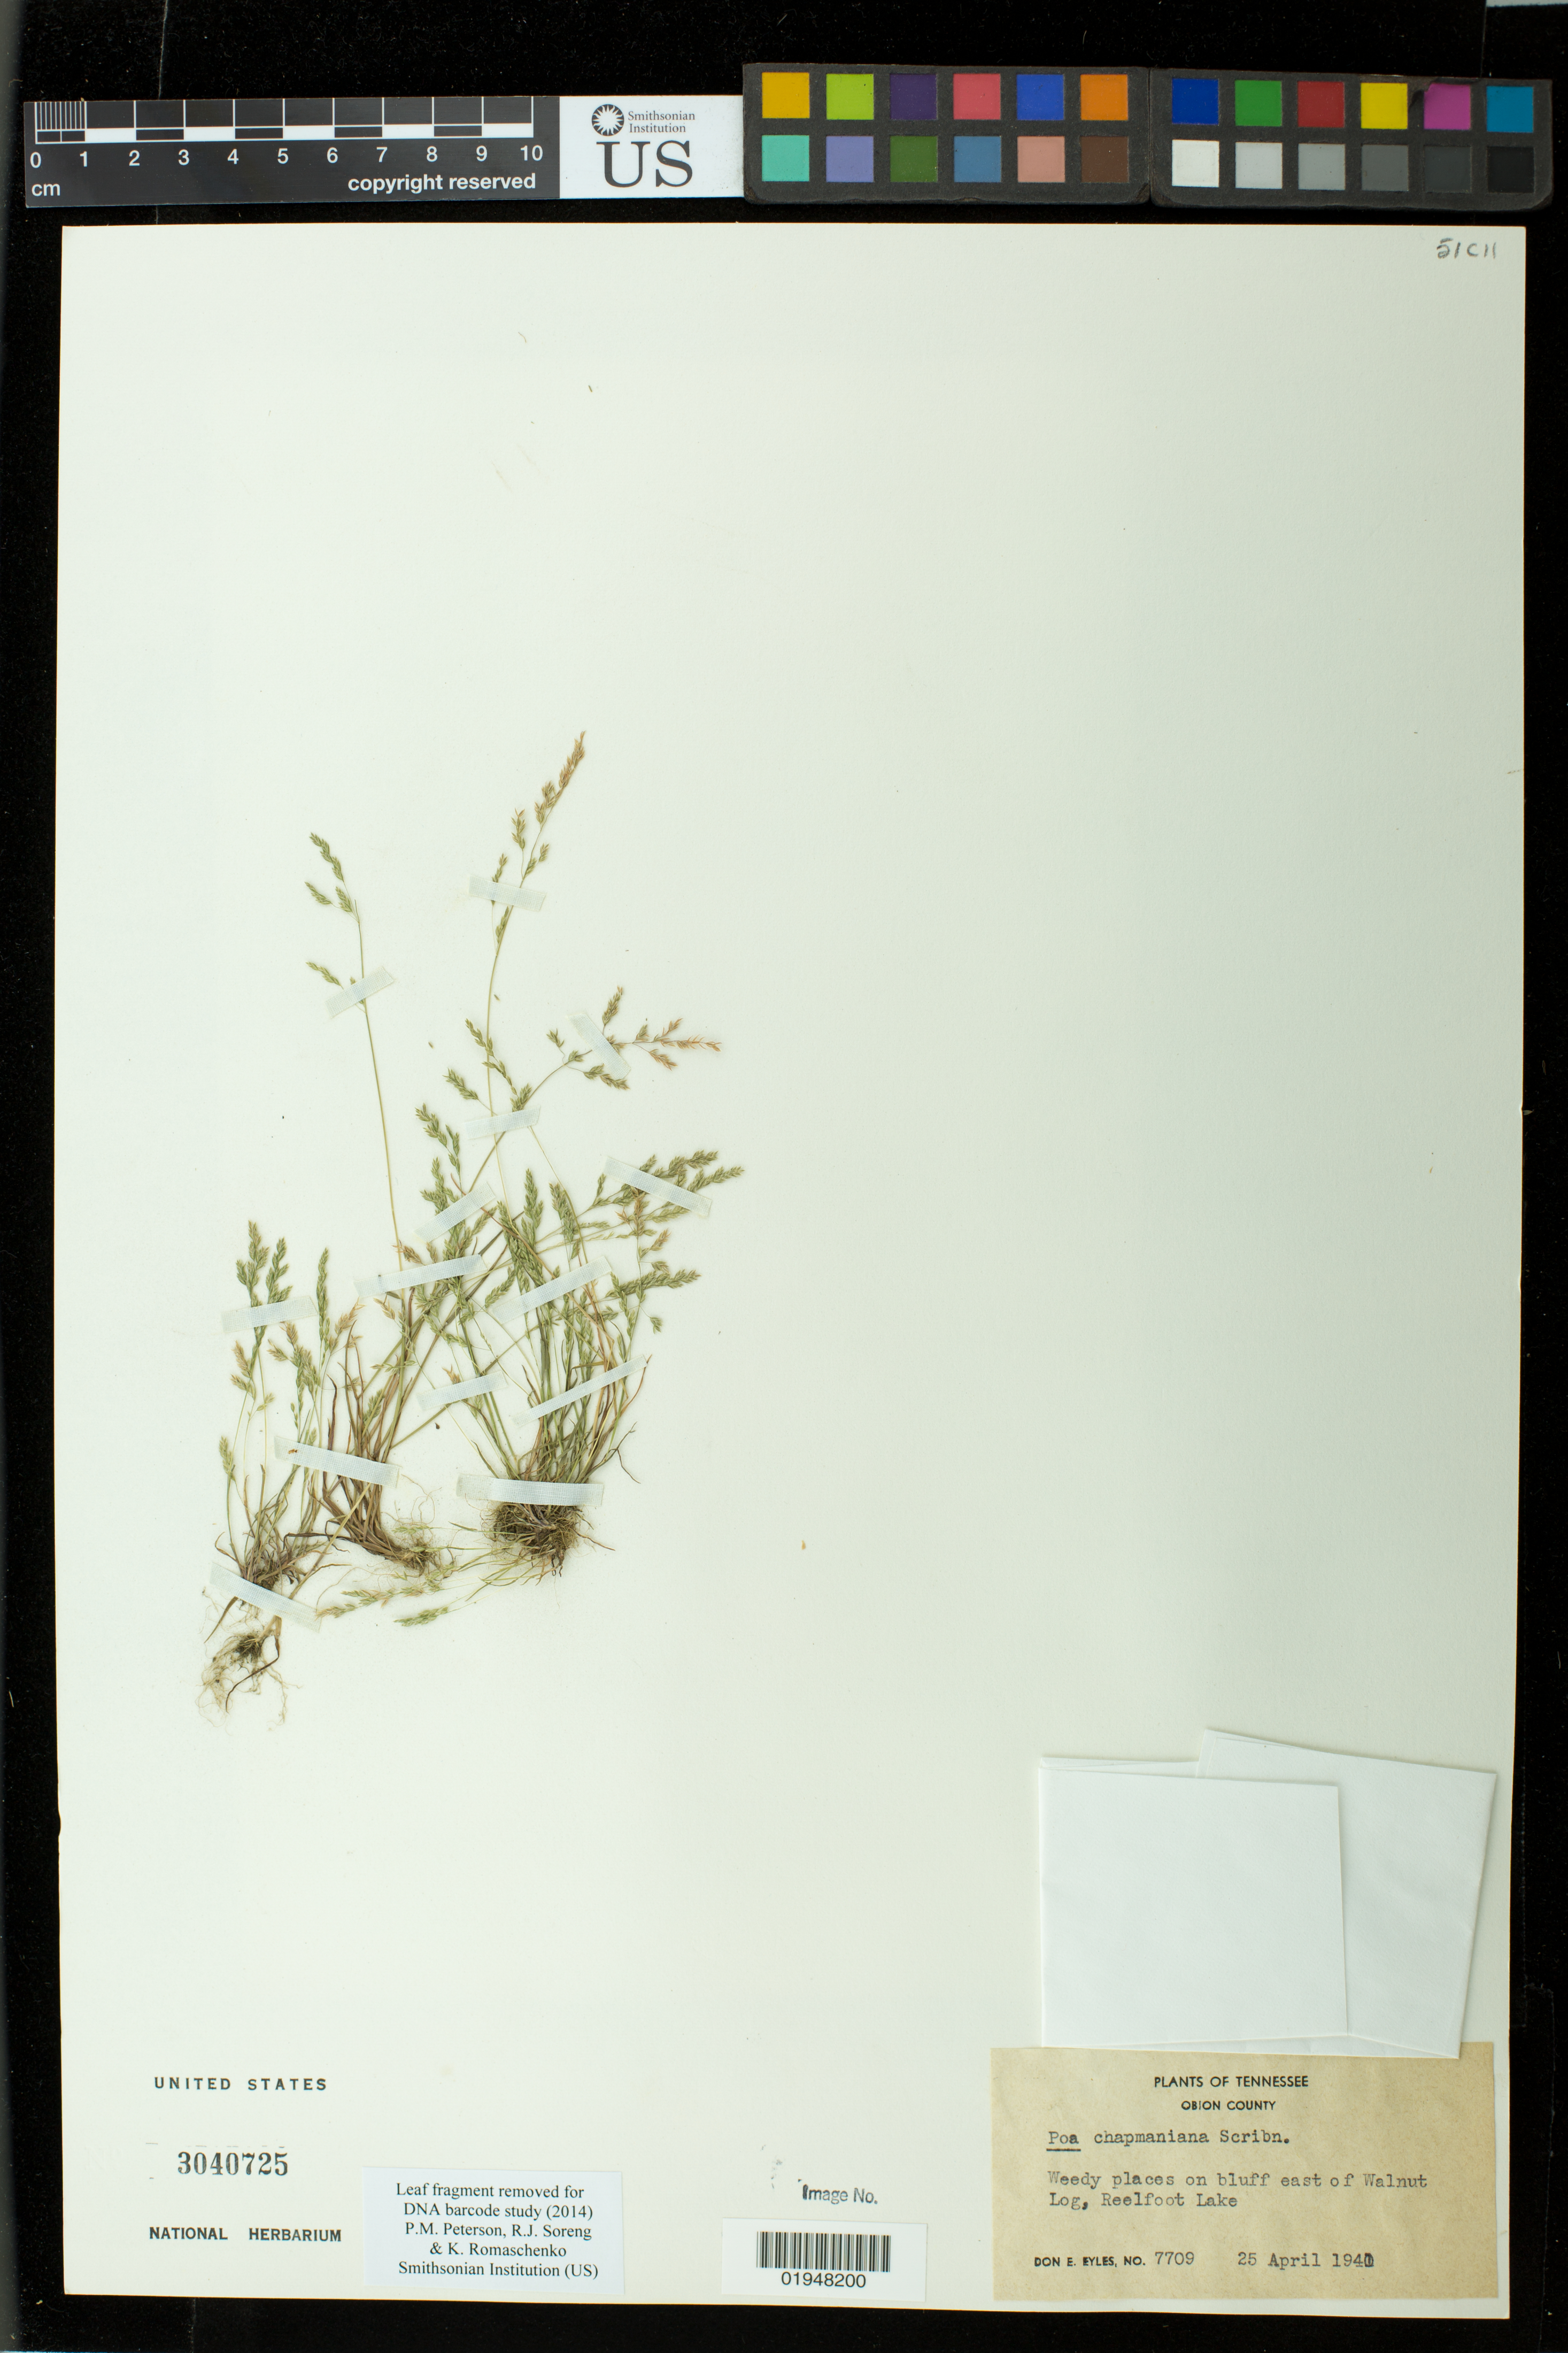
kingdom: Plantae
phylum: Tracheophyta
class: Liliopsida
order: Poales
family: Poaceae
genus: Poa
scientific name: Poa chapmaniana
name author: Scribn.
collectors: D. Eyles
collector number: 7709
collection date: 1941-04-25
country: United States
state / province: Tennessee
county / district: Obion County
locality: on bluff east of Walnut Log, Reelfoot Lake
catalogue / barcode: US 3040725